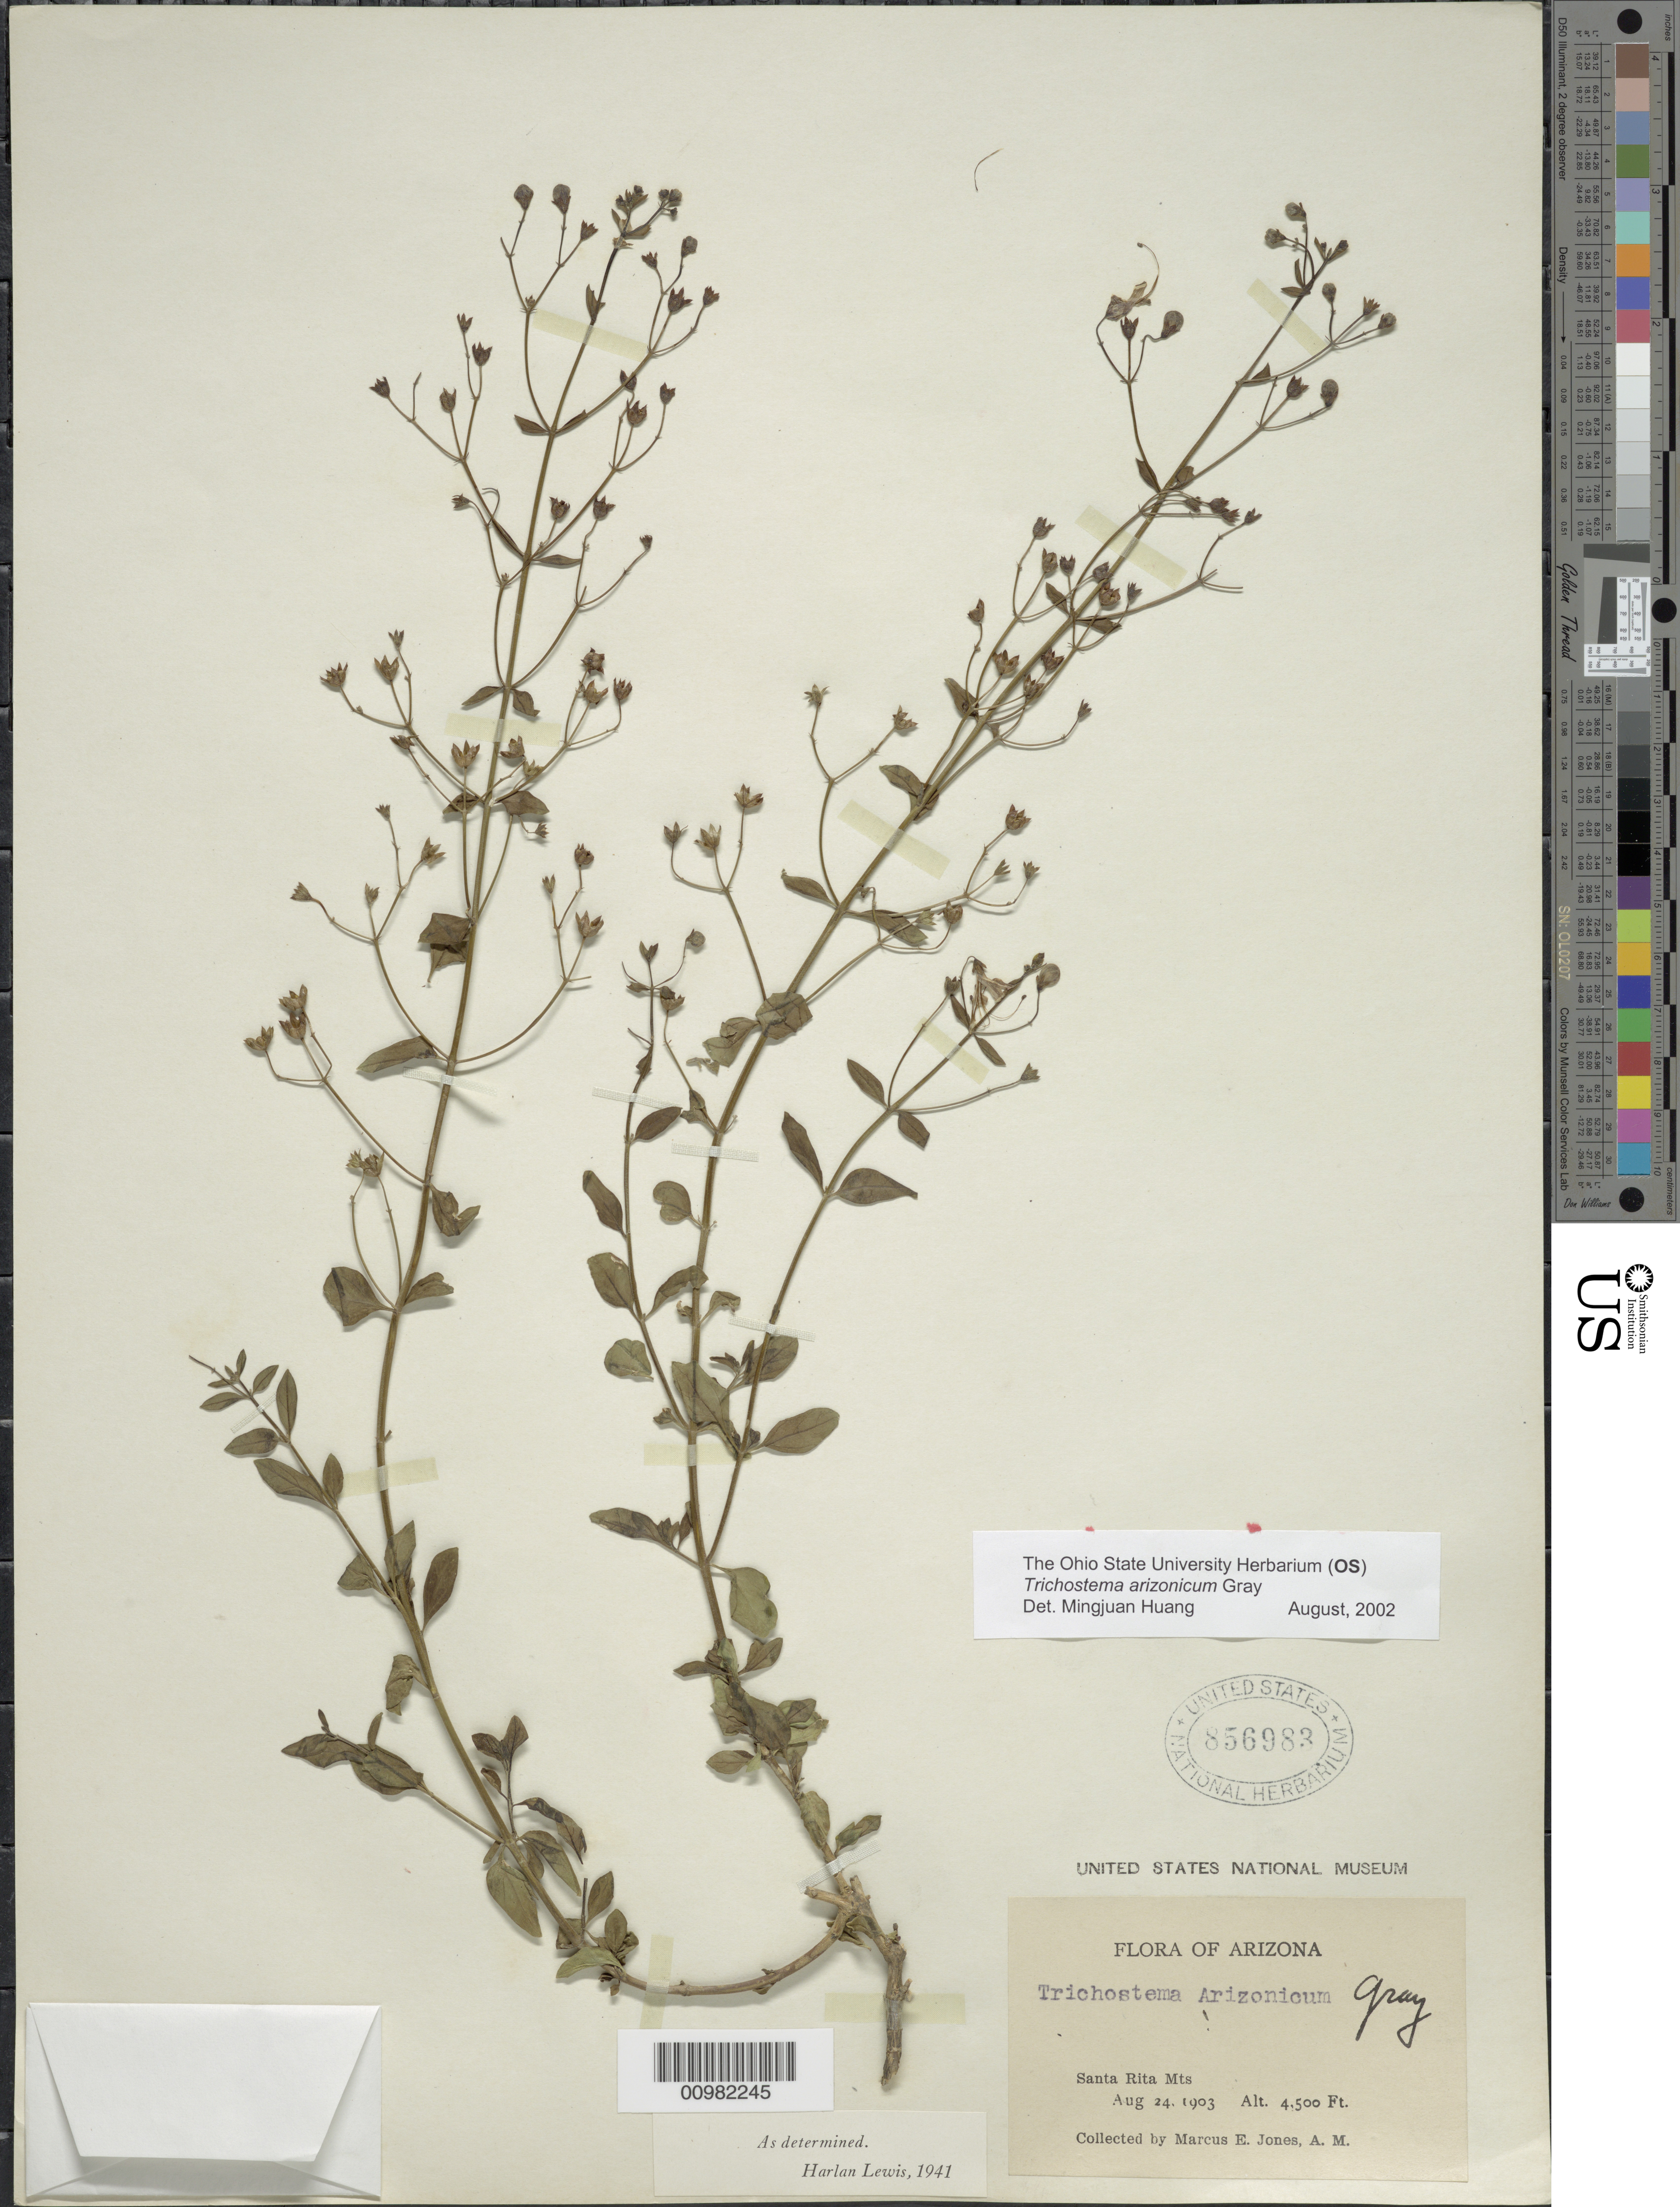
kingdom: Plantae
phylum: Tracheophyta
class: Magnoliopsida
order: Lamiales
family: Lamiaceae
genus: Trichostema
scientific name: Trichostema arizonicum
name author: A. Gray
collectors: M. E. Jones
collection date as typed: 24 Aug 1903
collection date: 1903-08-24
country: United States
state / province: Arizona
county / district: Santa Cruz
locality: Santa Rita Mts.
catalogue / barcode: US 856983